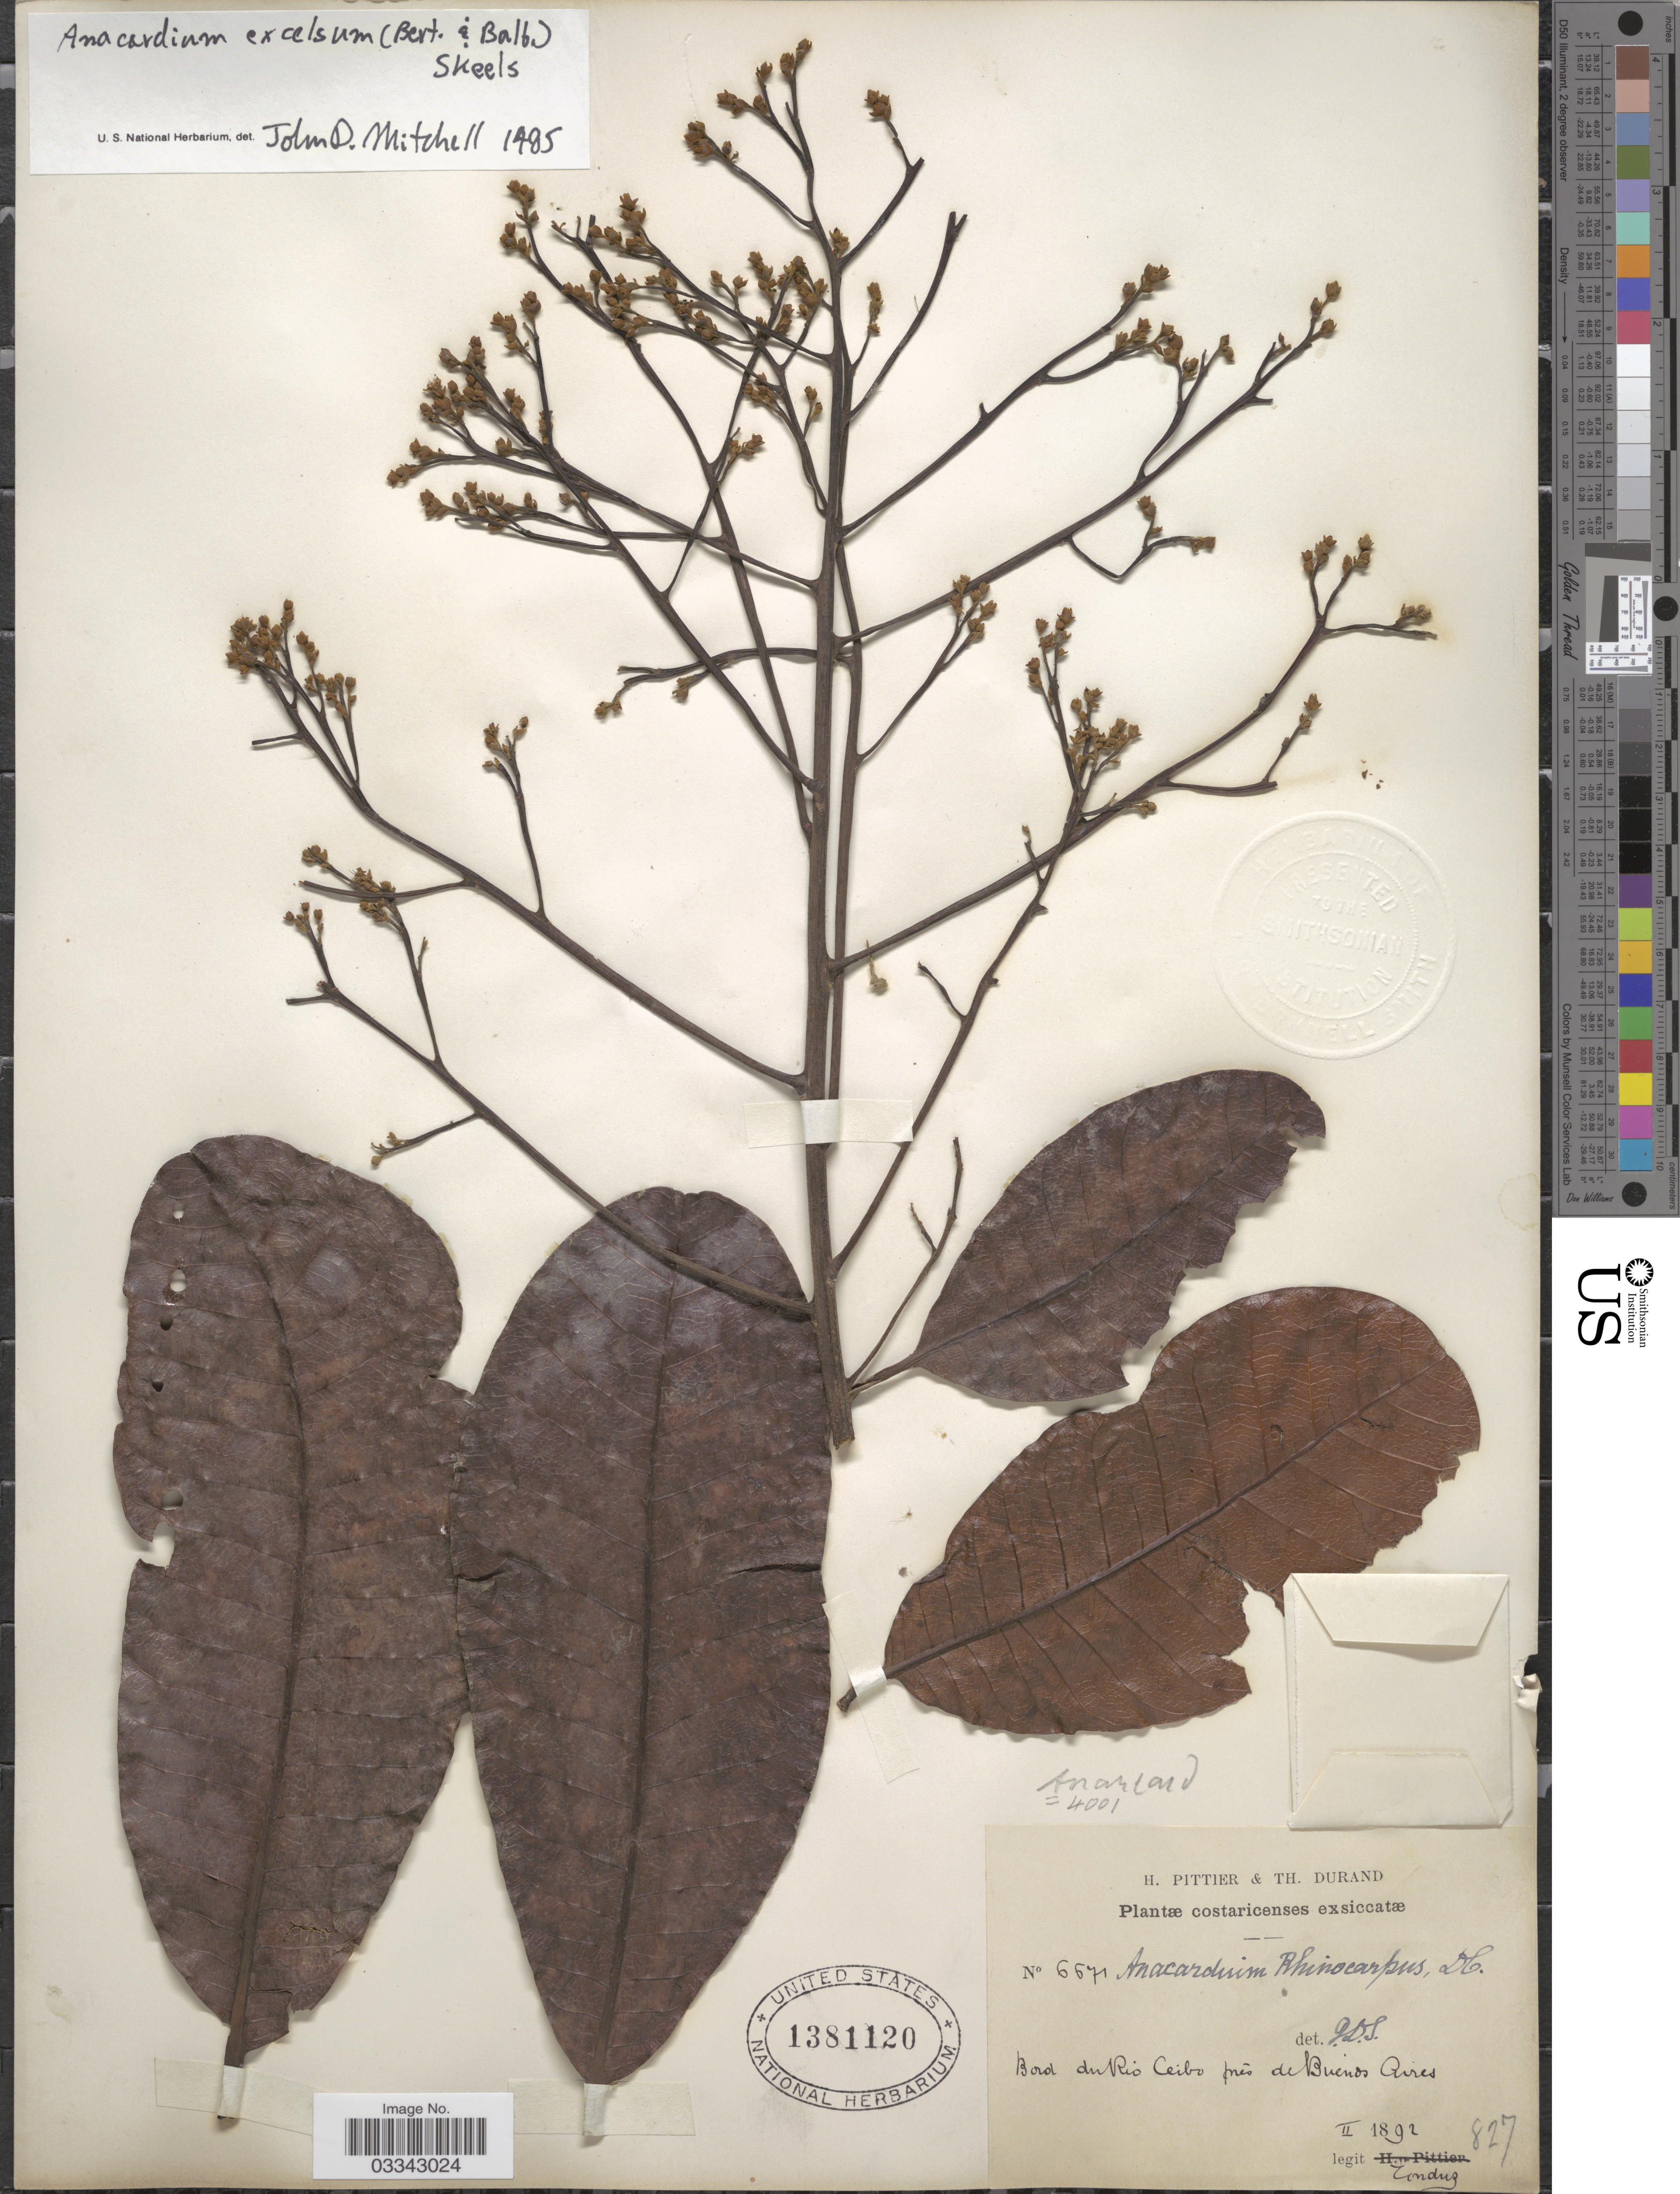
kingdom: Plantae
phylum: Tracheophyta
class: Magnoliopsida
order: Sapindales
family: Anacardiaceae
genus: Anacardium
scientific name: Anacardium excelsum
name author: (Kunth) Skeels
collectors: Tonduz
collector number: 6671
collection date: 1892-02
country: Costa Rica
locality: Bord du Rio Ceibo prés de Buenos Aires.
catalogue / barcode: US 1381120